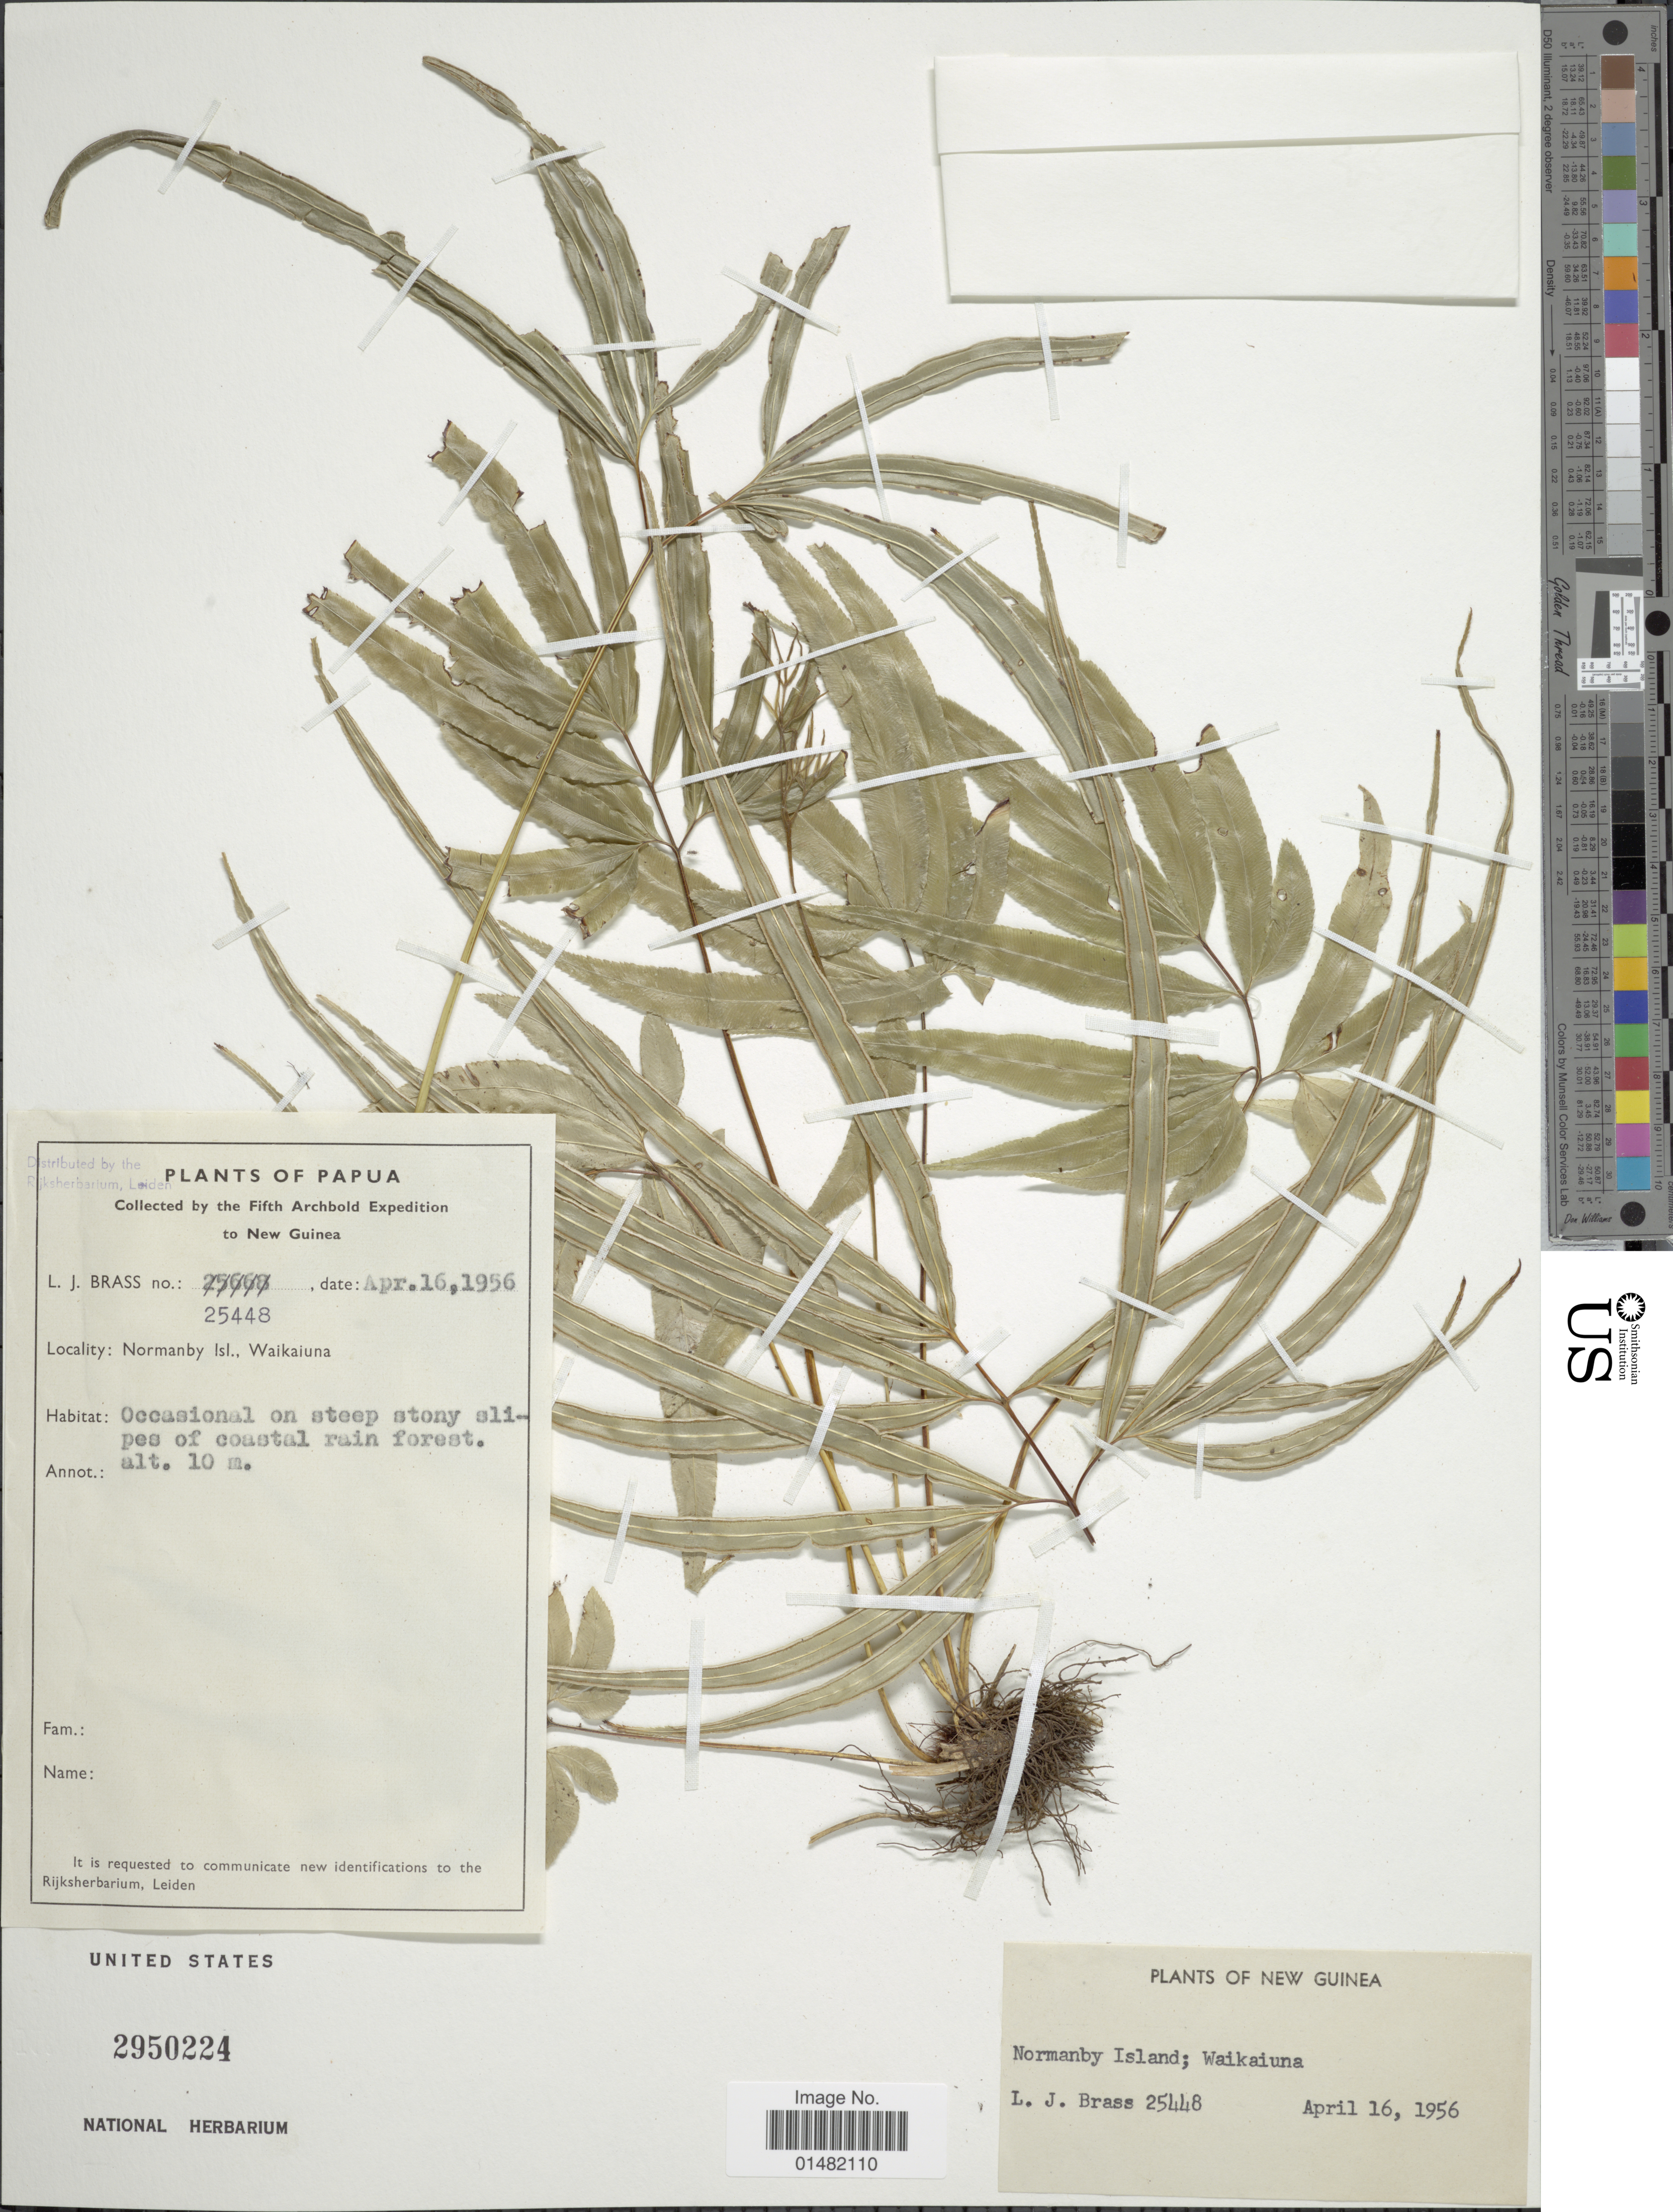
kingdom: Plantae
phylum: Tracheophyta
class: Polypodiopsida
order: Polypodiales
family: Pteridaceae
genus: Pteris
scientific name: Pteris sp.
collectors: L. J. Brass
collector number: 25448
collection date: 1956-04-16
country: Papua New Guinea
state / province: Milne Bay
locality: New Guinea, Normanby Island; Waikaiuna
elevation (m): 10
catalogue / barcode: US 2950224